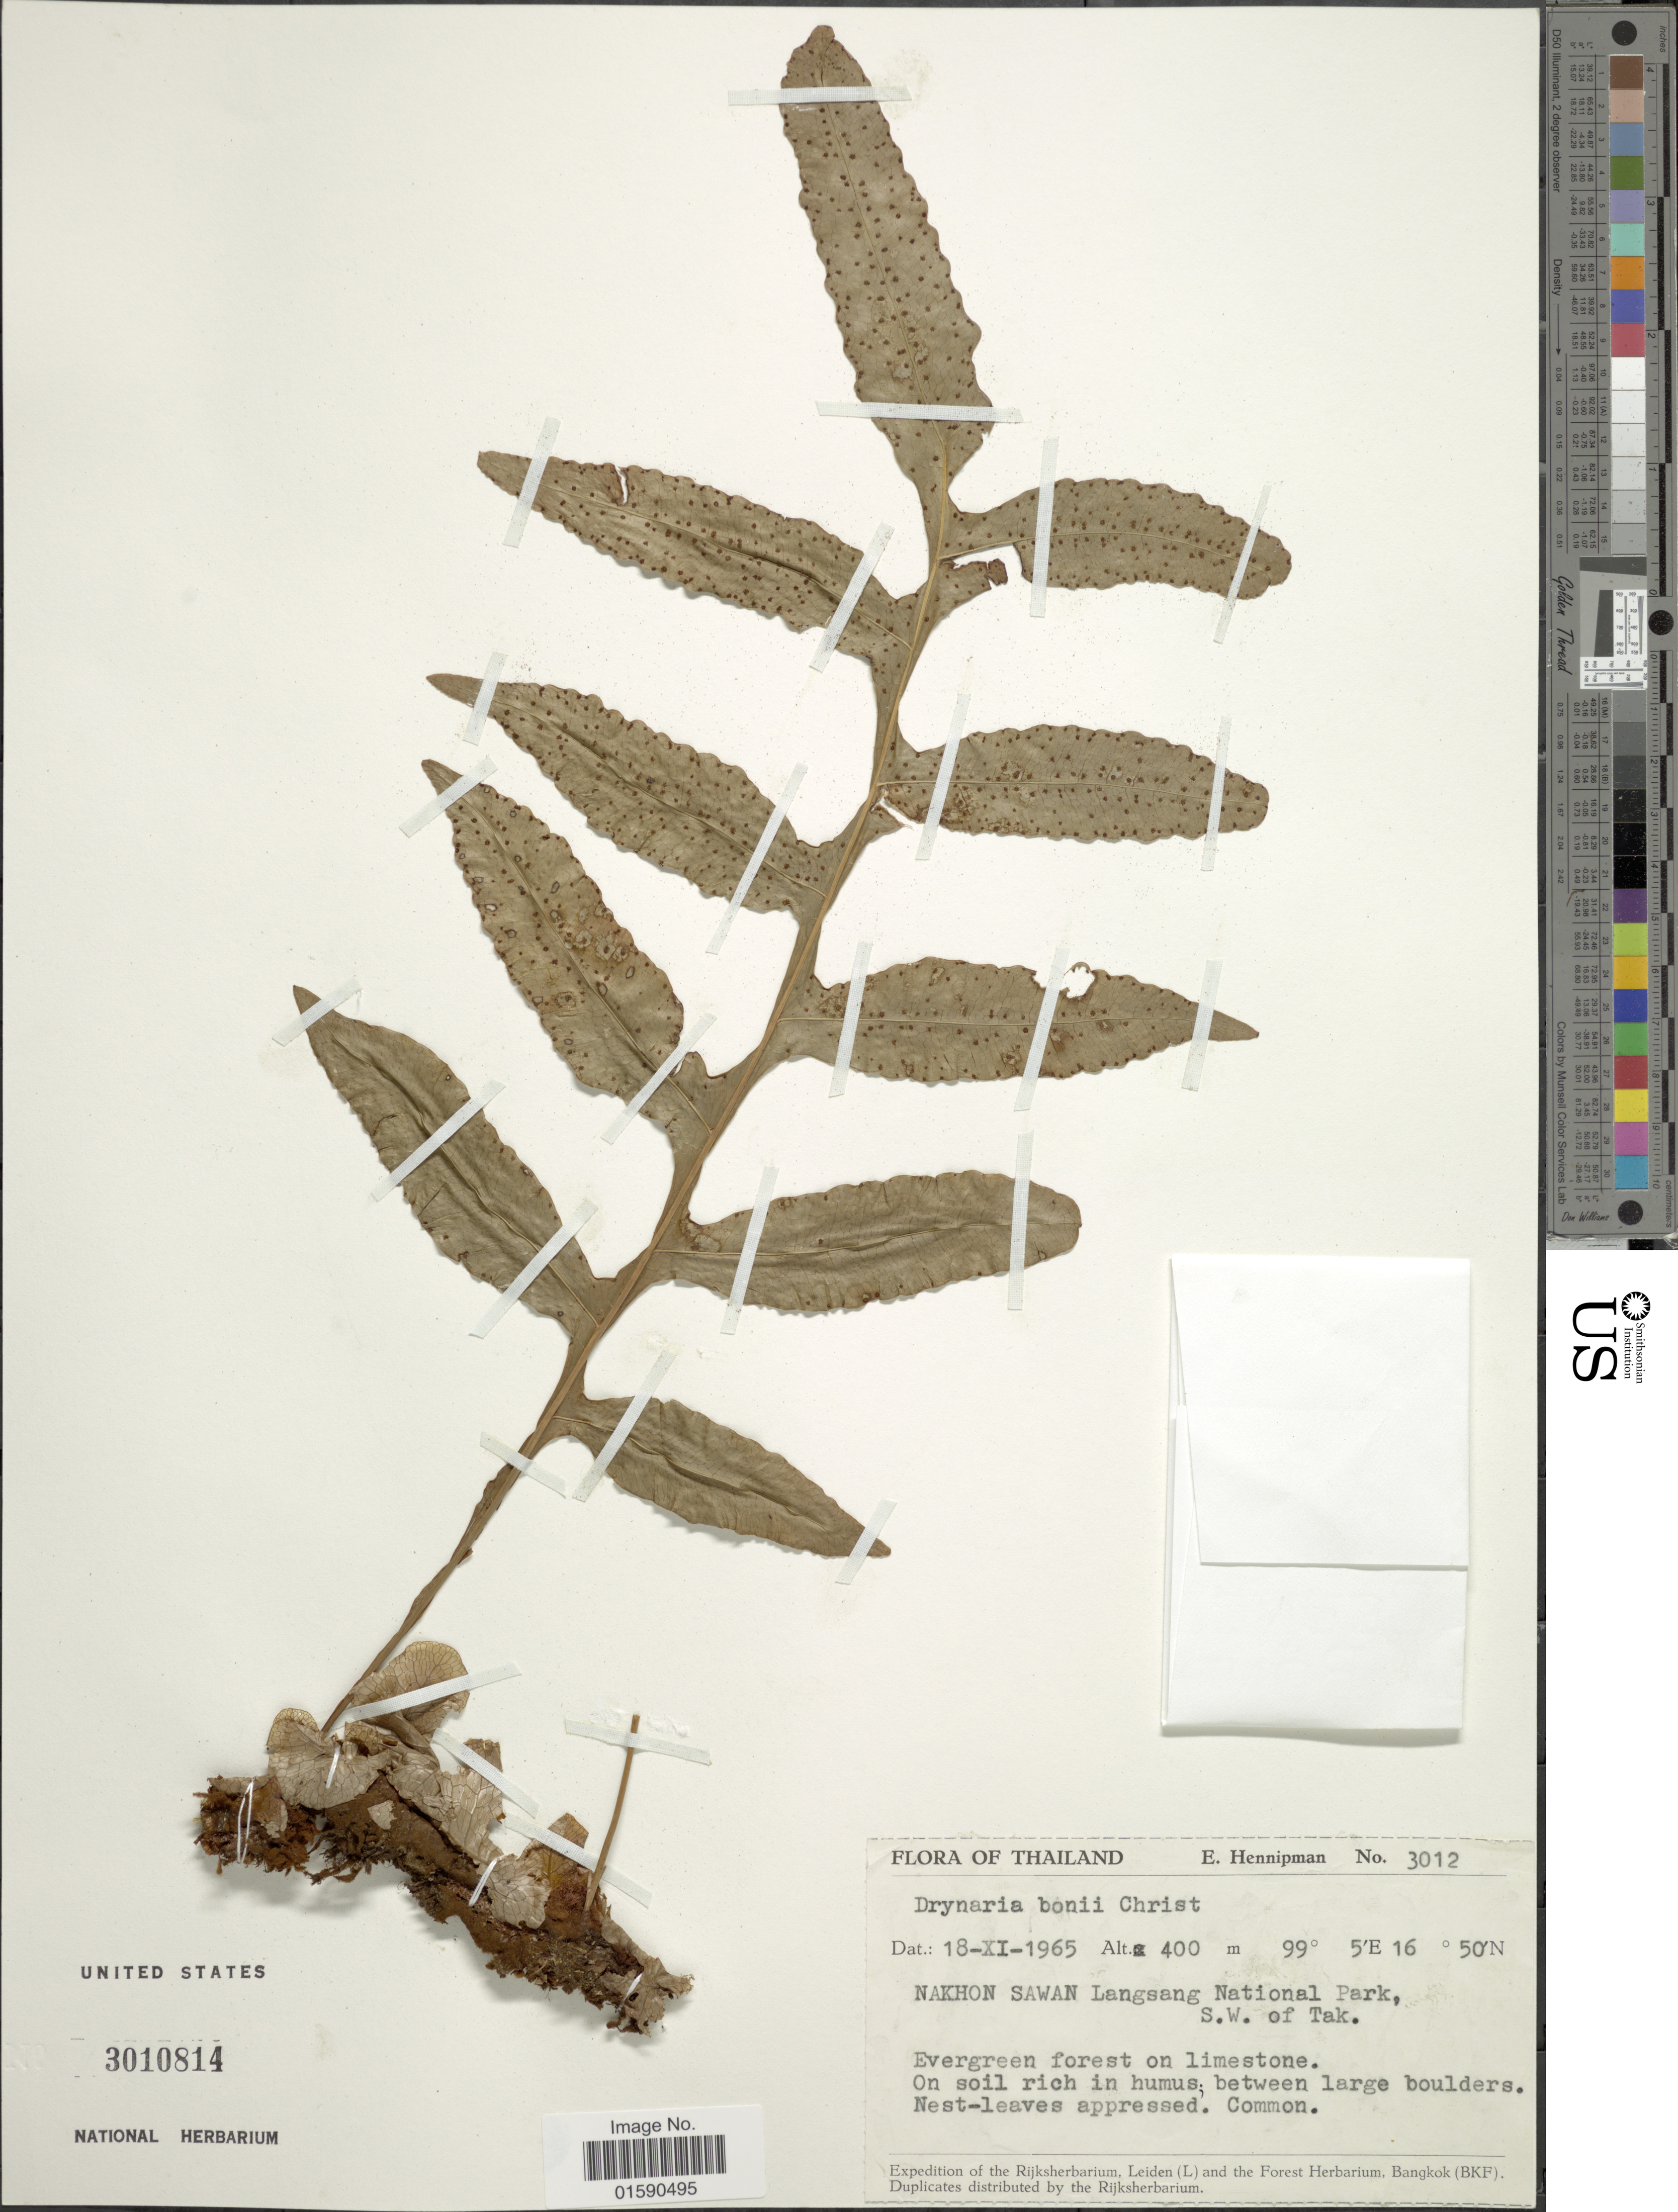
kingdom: Plantae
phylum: Tracheophyta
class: Polypodiopsida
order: Polypodiales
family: Polypodiaceae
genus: Drynaria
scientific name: Drynaria bonii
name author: Christ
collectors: E. Hennipman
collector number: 3012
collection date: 1965-11-18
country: Thailand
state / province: Nakhon Sawan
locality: Langsang National Park, S. W. of Tak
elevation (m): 400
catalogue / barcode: US 3010814